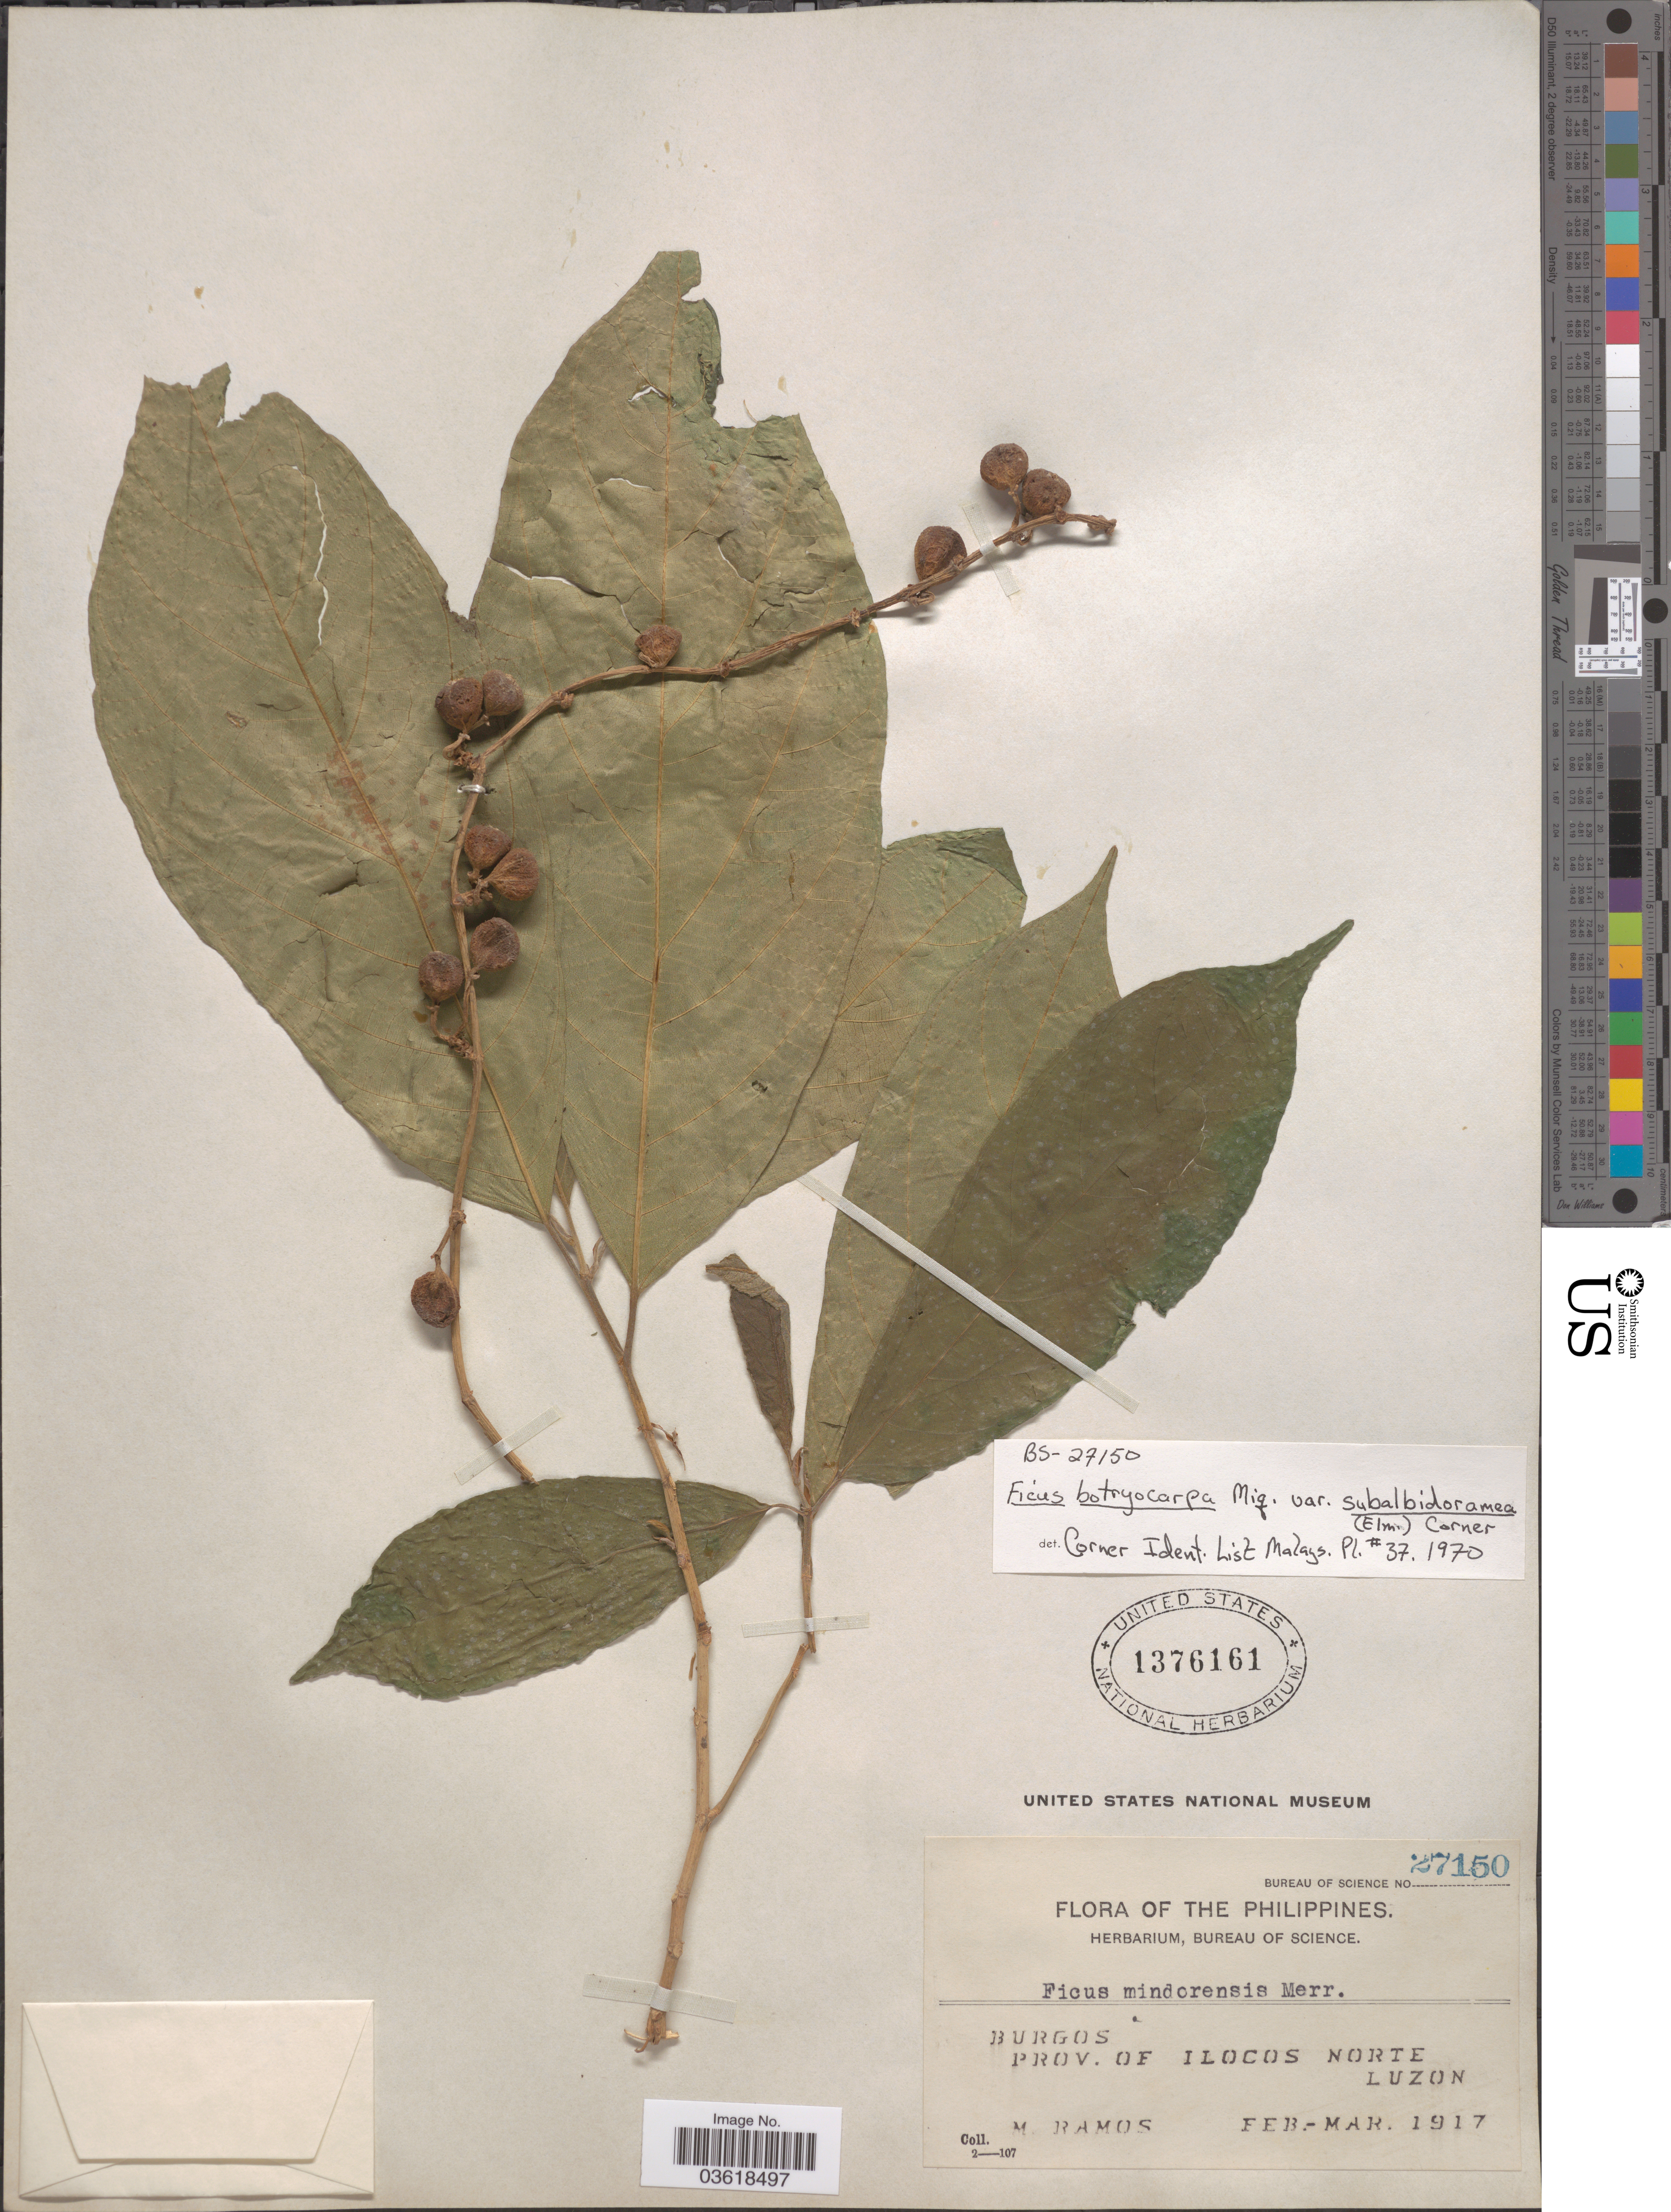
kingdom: Plantae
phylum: Tracheophyta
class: Magnoliopsida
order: Rosales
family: Moraceae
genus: Ficus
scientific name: Ficus botryocarpa var. subalbidoramea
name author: (Elmer) Corner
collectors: M. Ramos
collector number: Bureau of Science 27150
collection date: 1917-02/1917-03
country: Philippines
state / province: Ilocos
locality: Burgos. Prov. of Ilocos Norte. Luzon.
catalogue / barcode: US 1376161